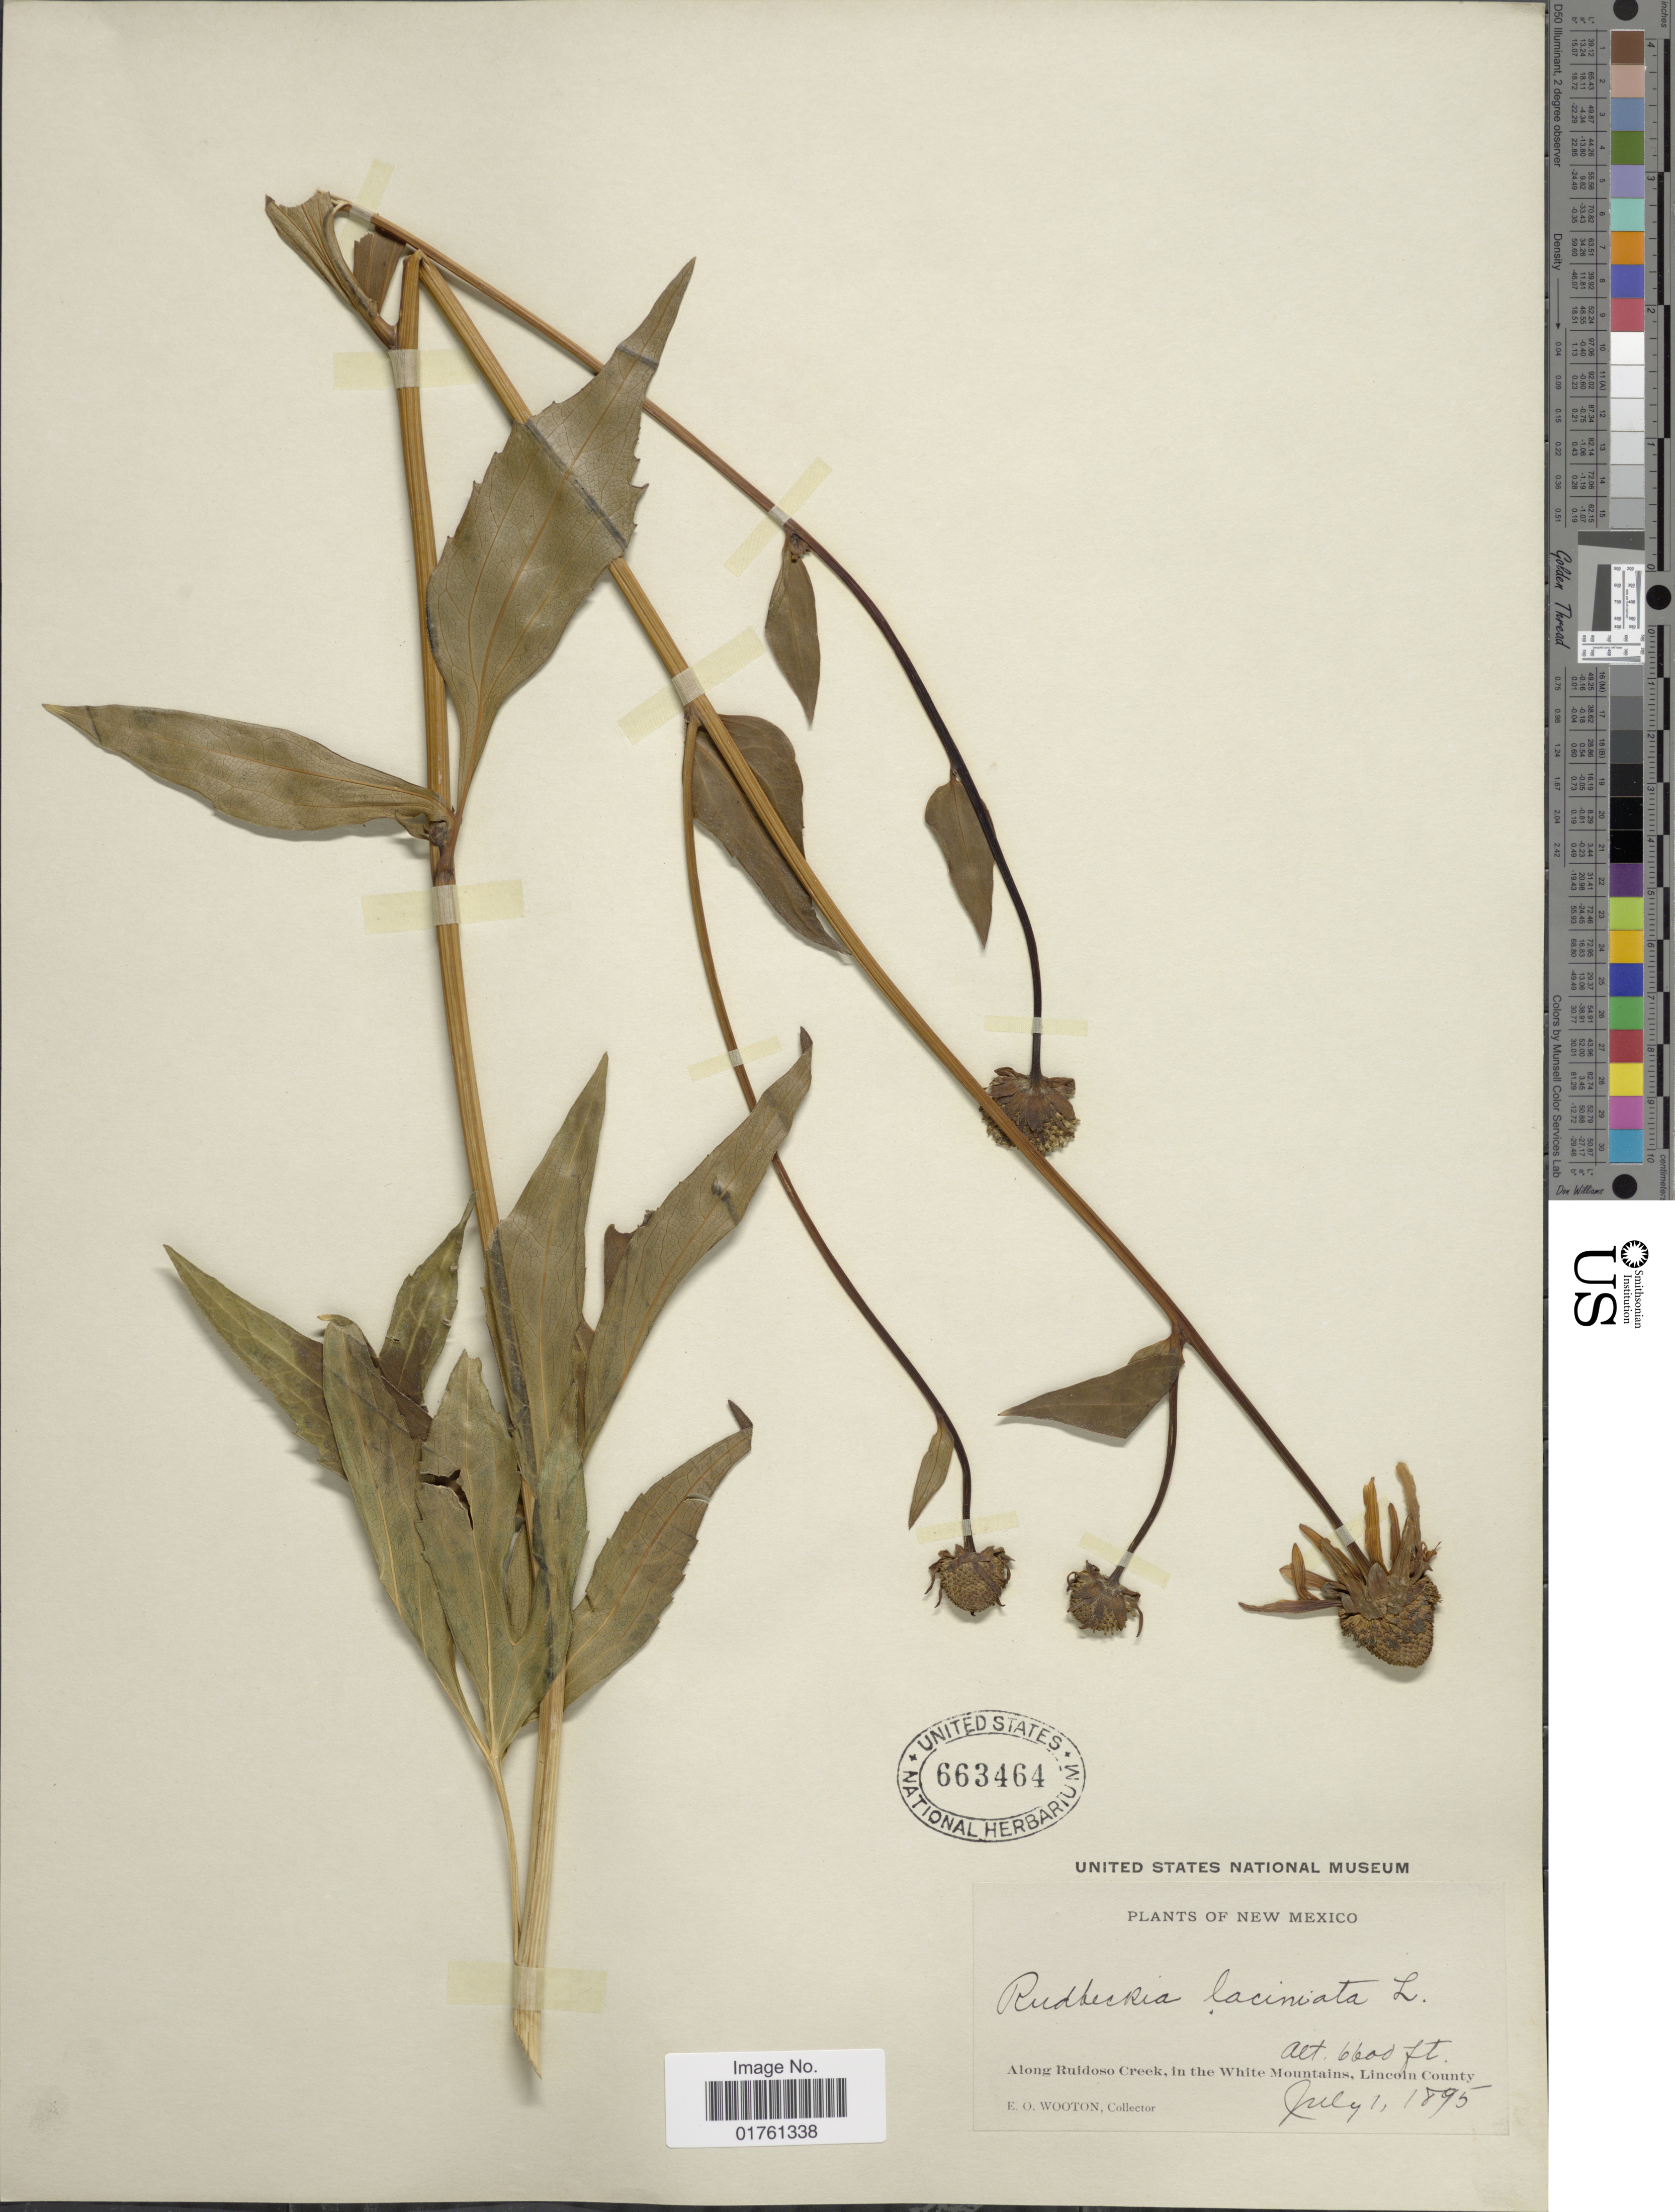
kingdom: Plantae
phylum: Tracheophyta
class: Magnoliopsida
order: Asterales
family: Asteraceae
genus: Rudbeckia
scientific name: Rudbeckia laciniata var. ampla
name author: (A. Nelson) Cronq.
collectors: E. O. Wooton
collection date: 1895-07-01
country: United States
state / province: New Mexico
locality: Along Ruidoso Creek, in the White Mountains, Lincoln County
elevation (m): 2012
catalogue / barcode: US 663464